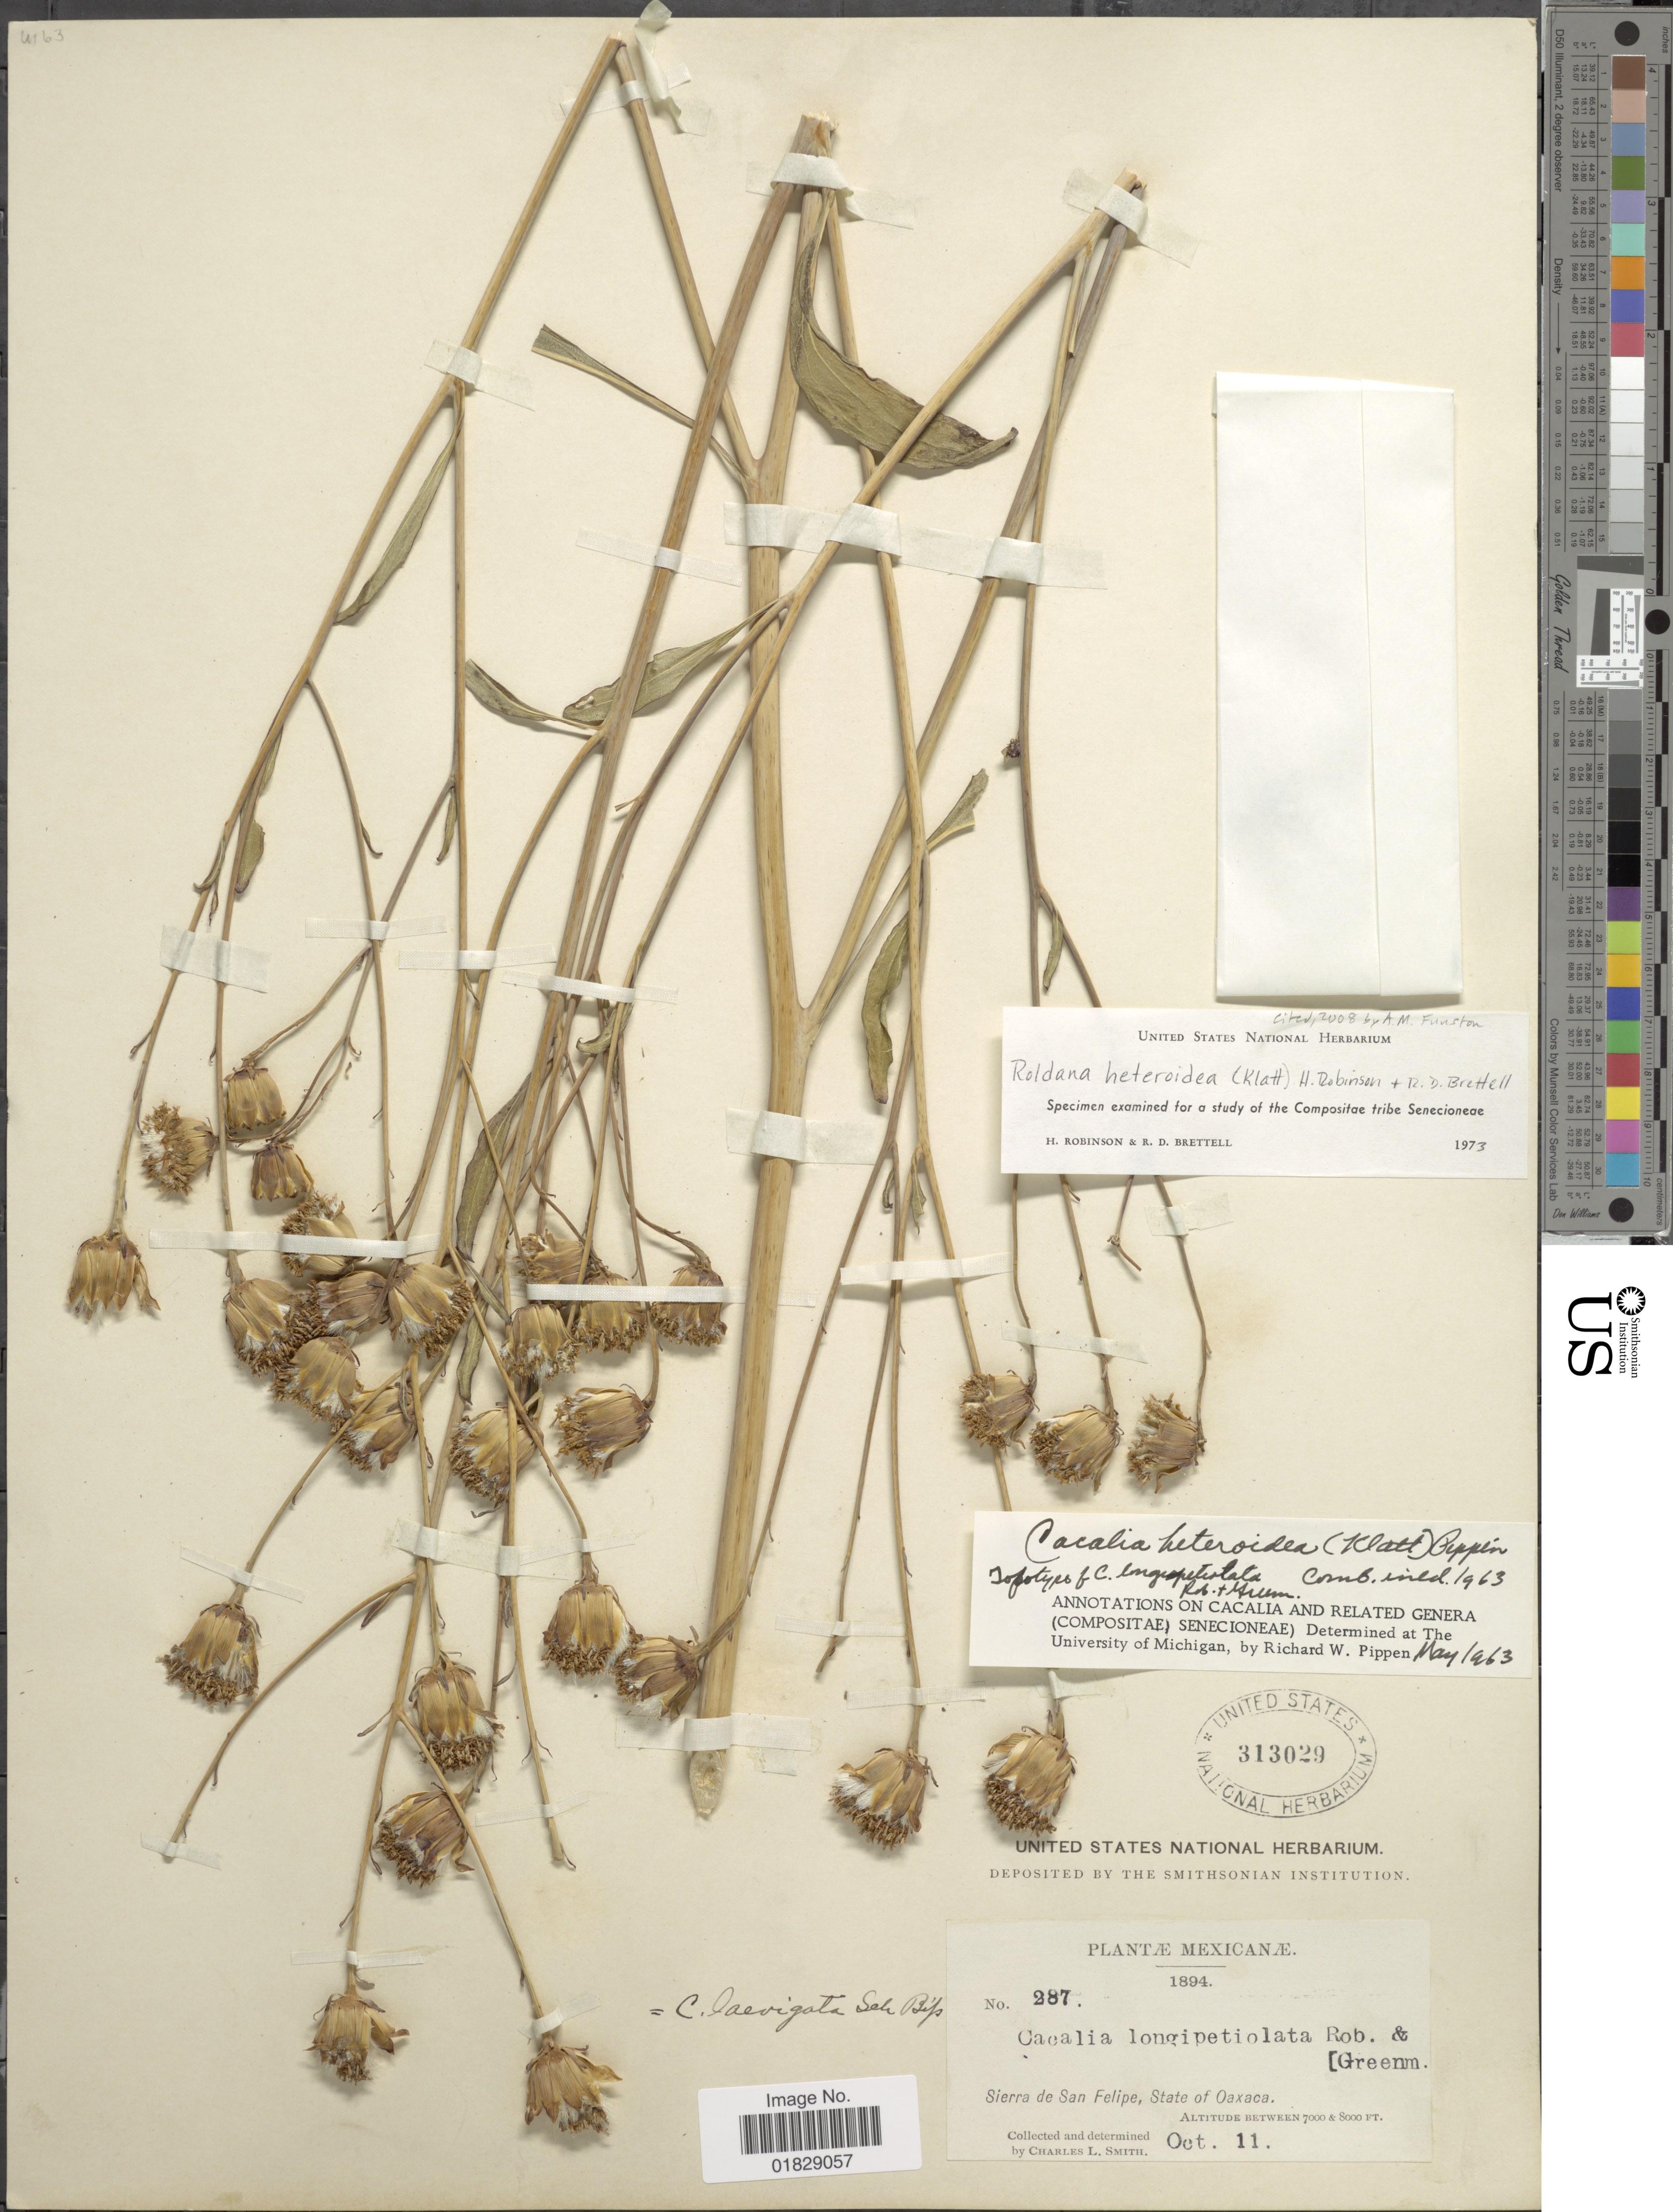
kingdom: Plantae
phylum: Tracheophyta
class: Magnoliopsida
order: Asterales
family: Asteraceae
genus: Roldana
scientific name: Roldana heteroidea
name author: (Klatt) H. Rob. & Brettell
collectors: C. L. Smith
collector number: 287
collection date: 1894-10-11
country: Mexico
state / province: Oaxaca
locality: Sierra de San Felipe, State of Oaxaca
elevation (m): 2134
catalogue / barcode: US 313029